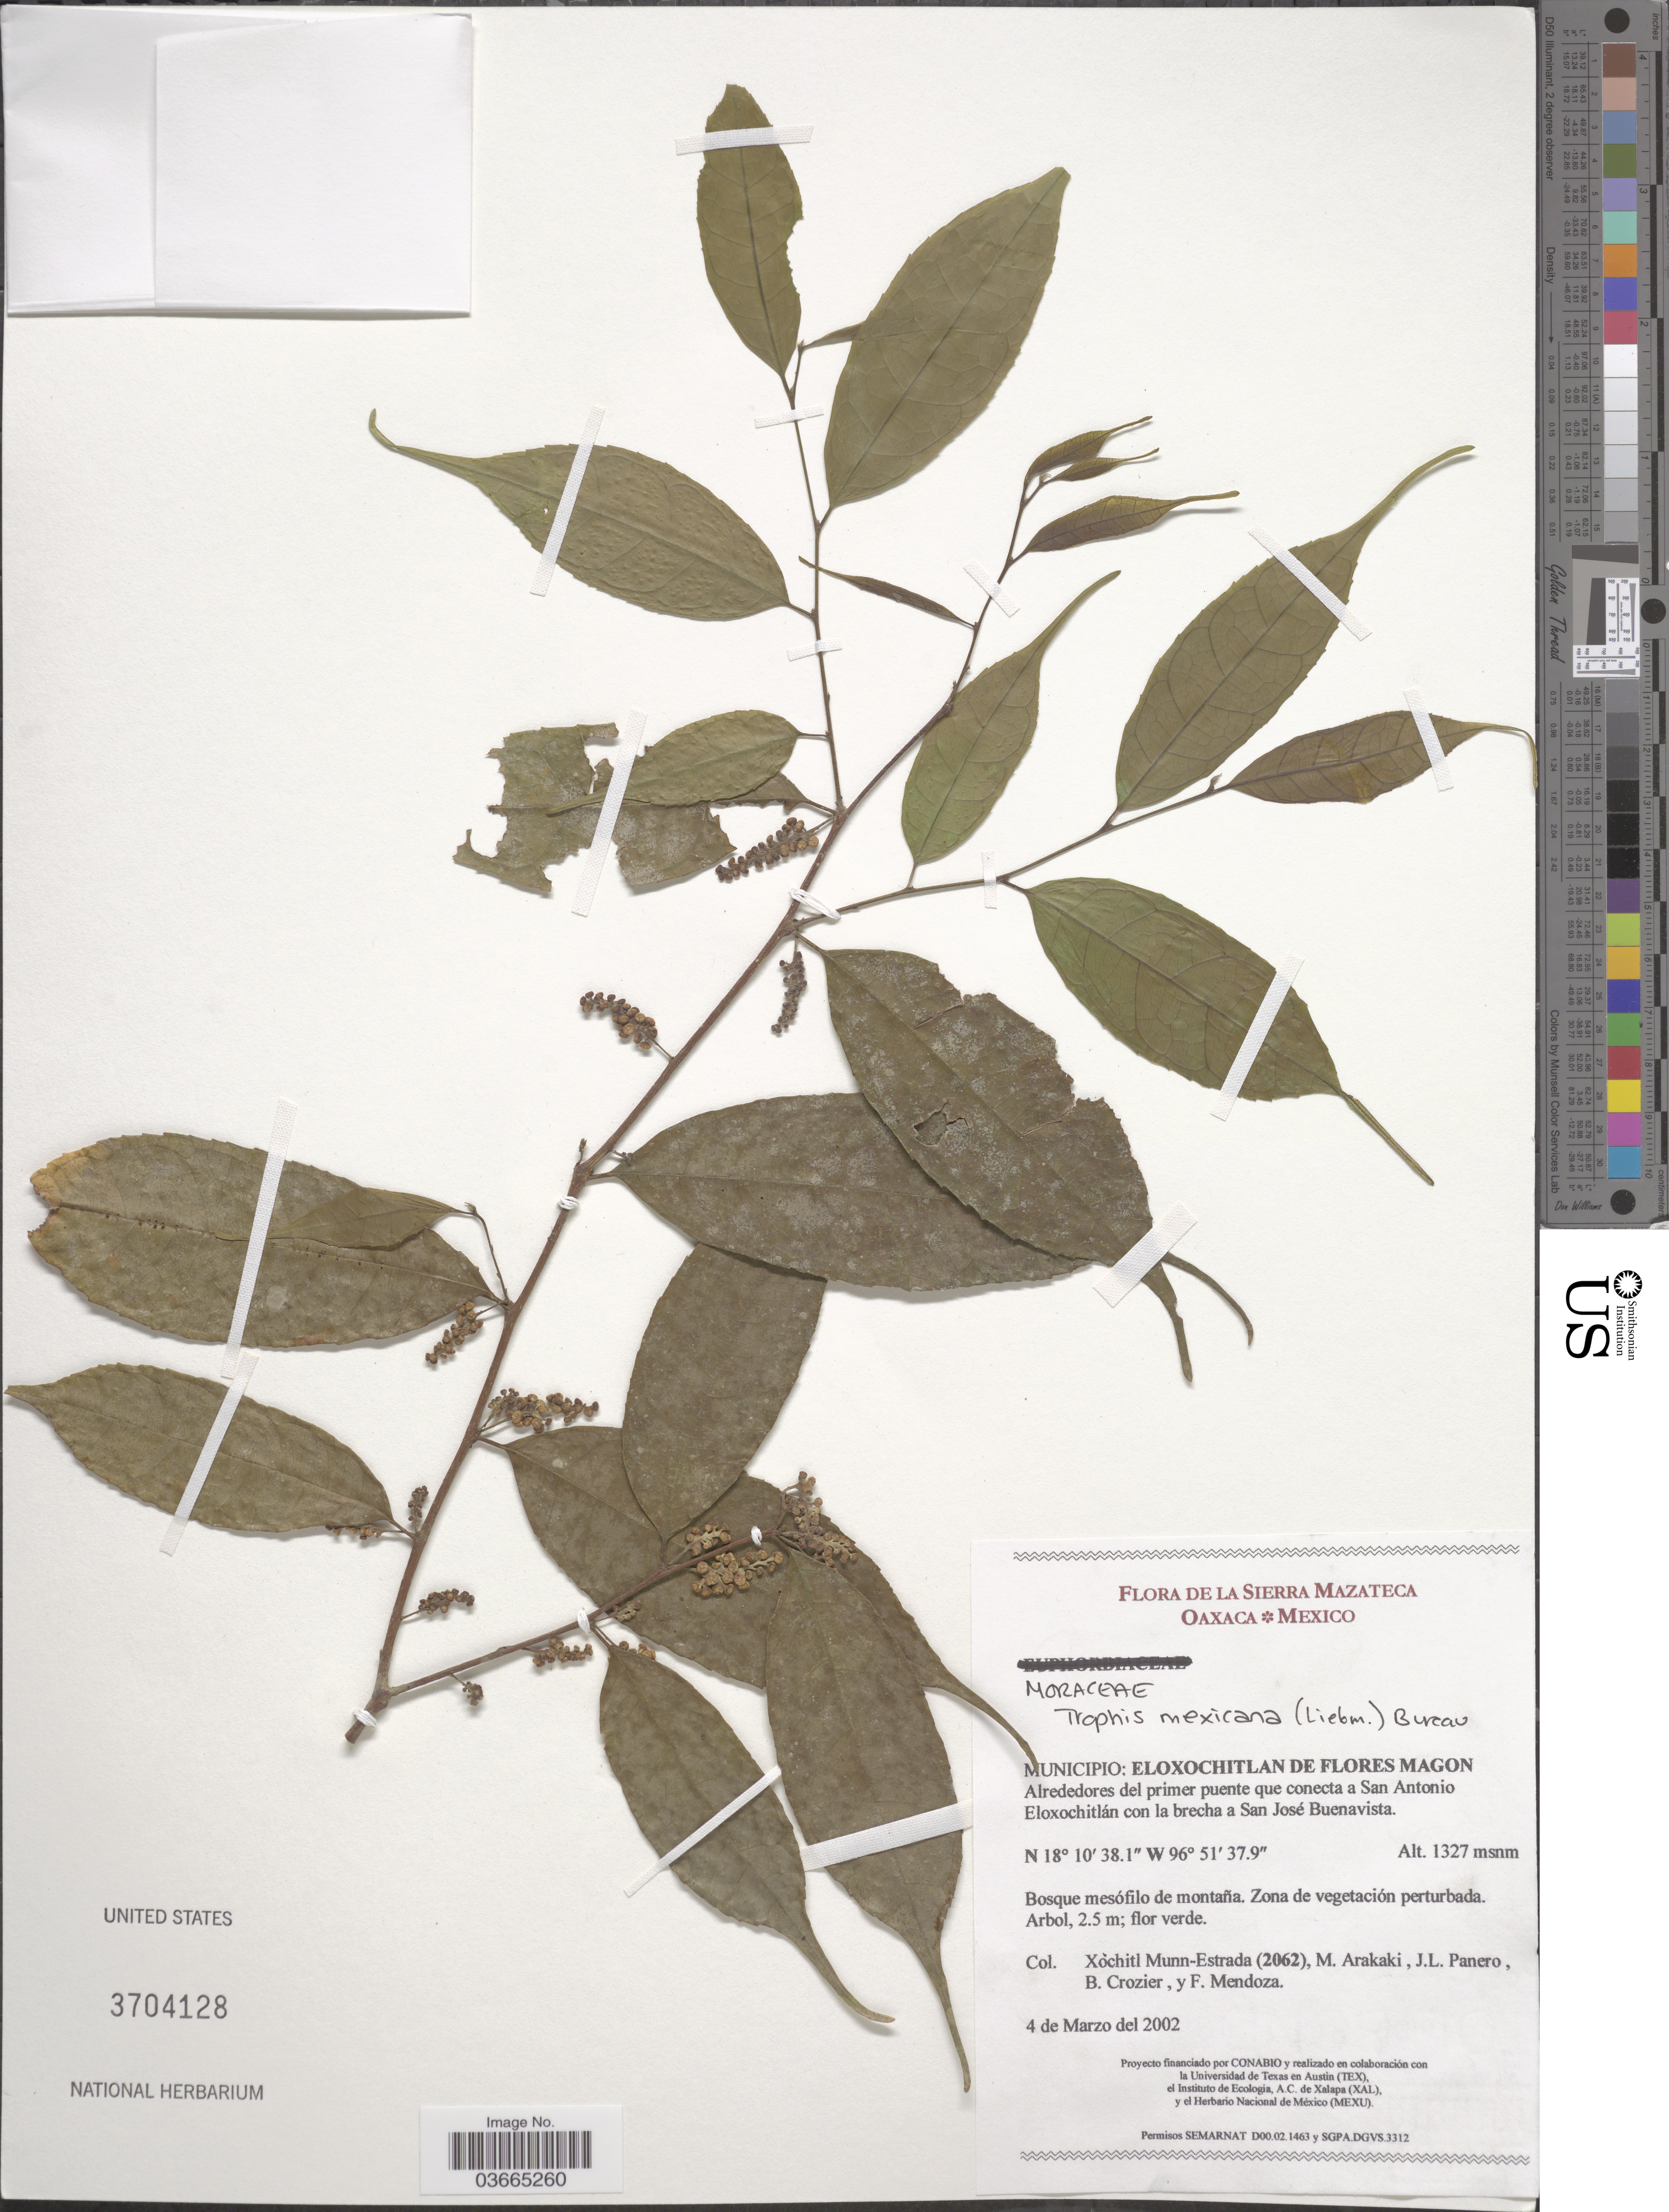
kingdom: Plantae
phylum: Tracheophyta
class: Magnoliopsida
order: Rosales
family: Moraceae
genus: Trophis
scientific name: Trophis mexicana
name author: (Liebm.) Bureau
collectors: X. Munn-Estrada, M. Arakaki, J. L. Panero, B. Crozier & F. Mendoza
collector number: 2062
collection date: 2002-03-04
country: Mexico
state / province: Oaxaca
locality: La Sierra Mazateca. Municipio: Eloxochitlan de Flores Magon. Alrededores del primer puente que conecta a San Antonio Eloxochitlán con la brecha a San José Buenavista.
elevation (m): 1327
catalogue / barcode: US 3704128